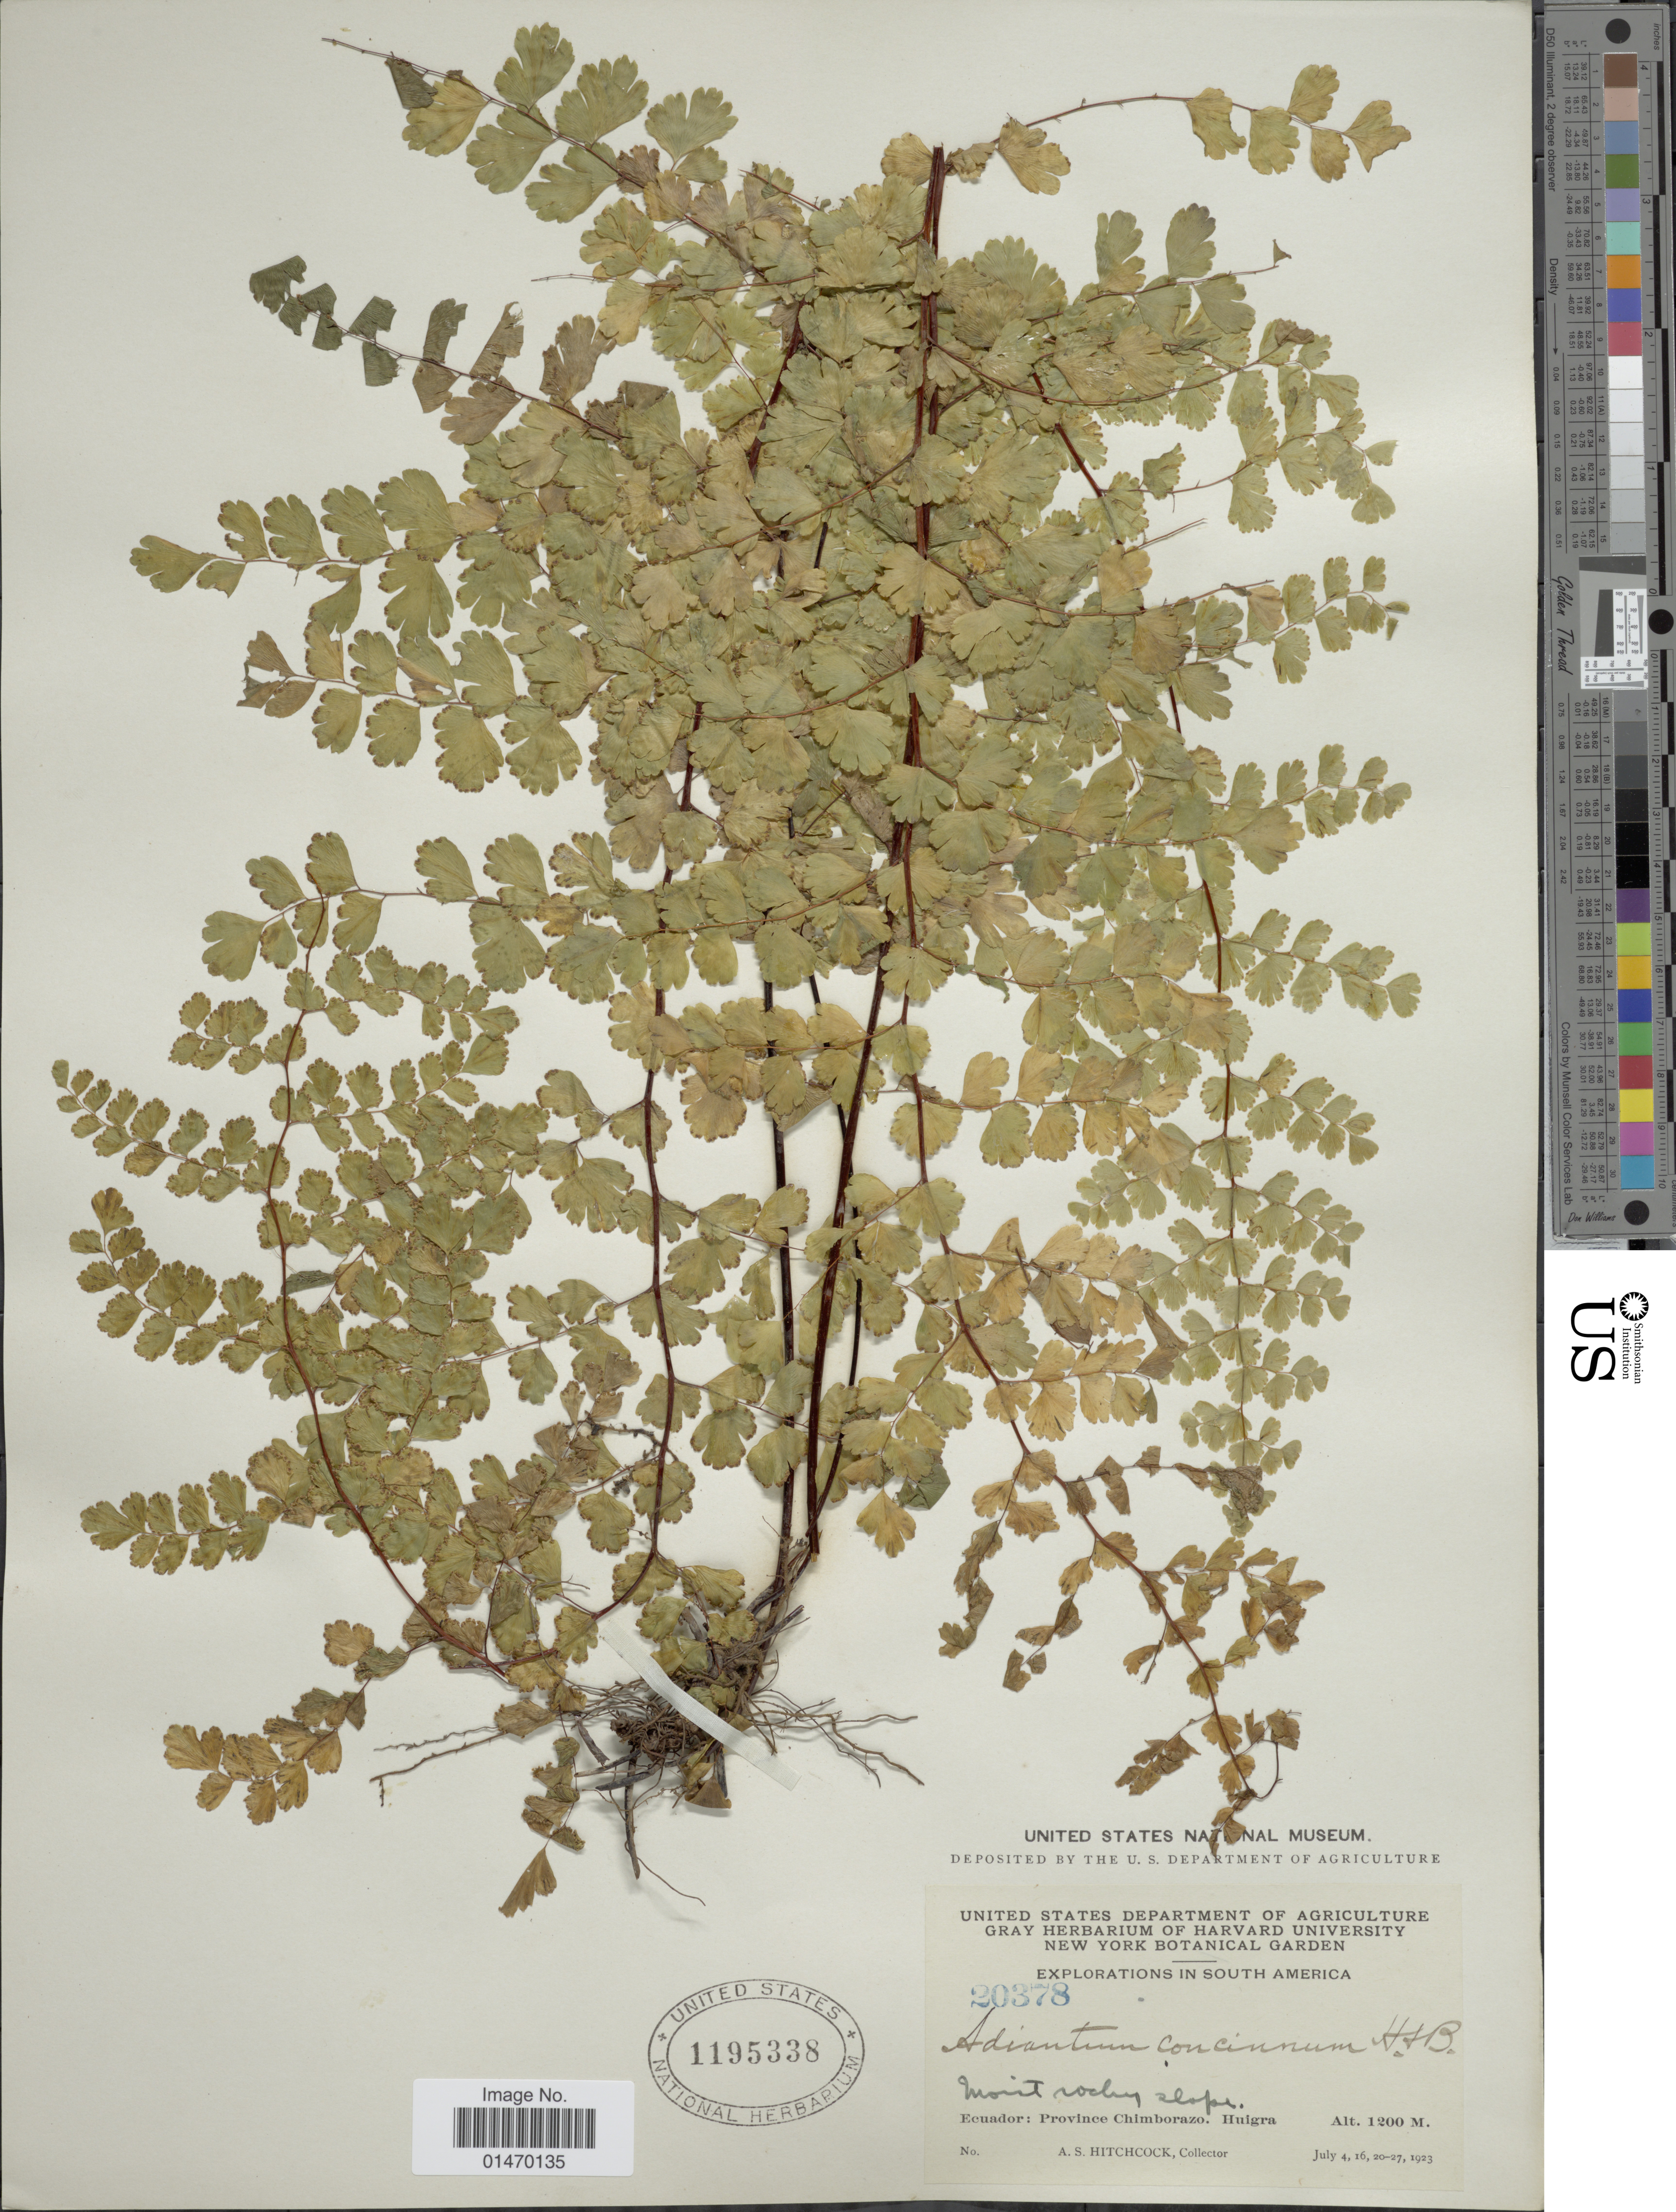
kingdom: Plantae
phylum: Tracheophyta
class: Polypodiopsida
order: Polypodiales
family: Pteridaceae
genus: Adiantum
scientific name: Adiantum concinnum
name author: Humb. & Bonpl. ex Willd.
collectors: A. S. Hitchcock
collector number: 20378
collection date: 1923-07-04/1923-07-27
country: Ecuador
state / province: Chimborazo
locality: South America, Huigra.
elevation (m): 1200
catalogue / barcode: US 1195338